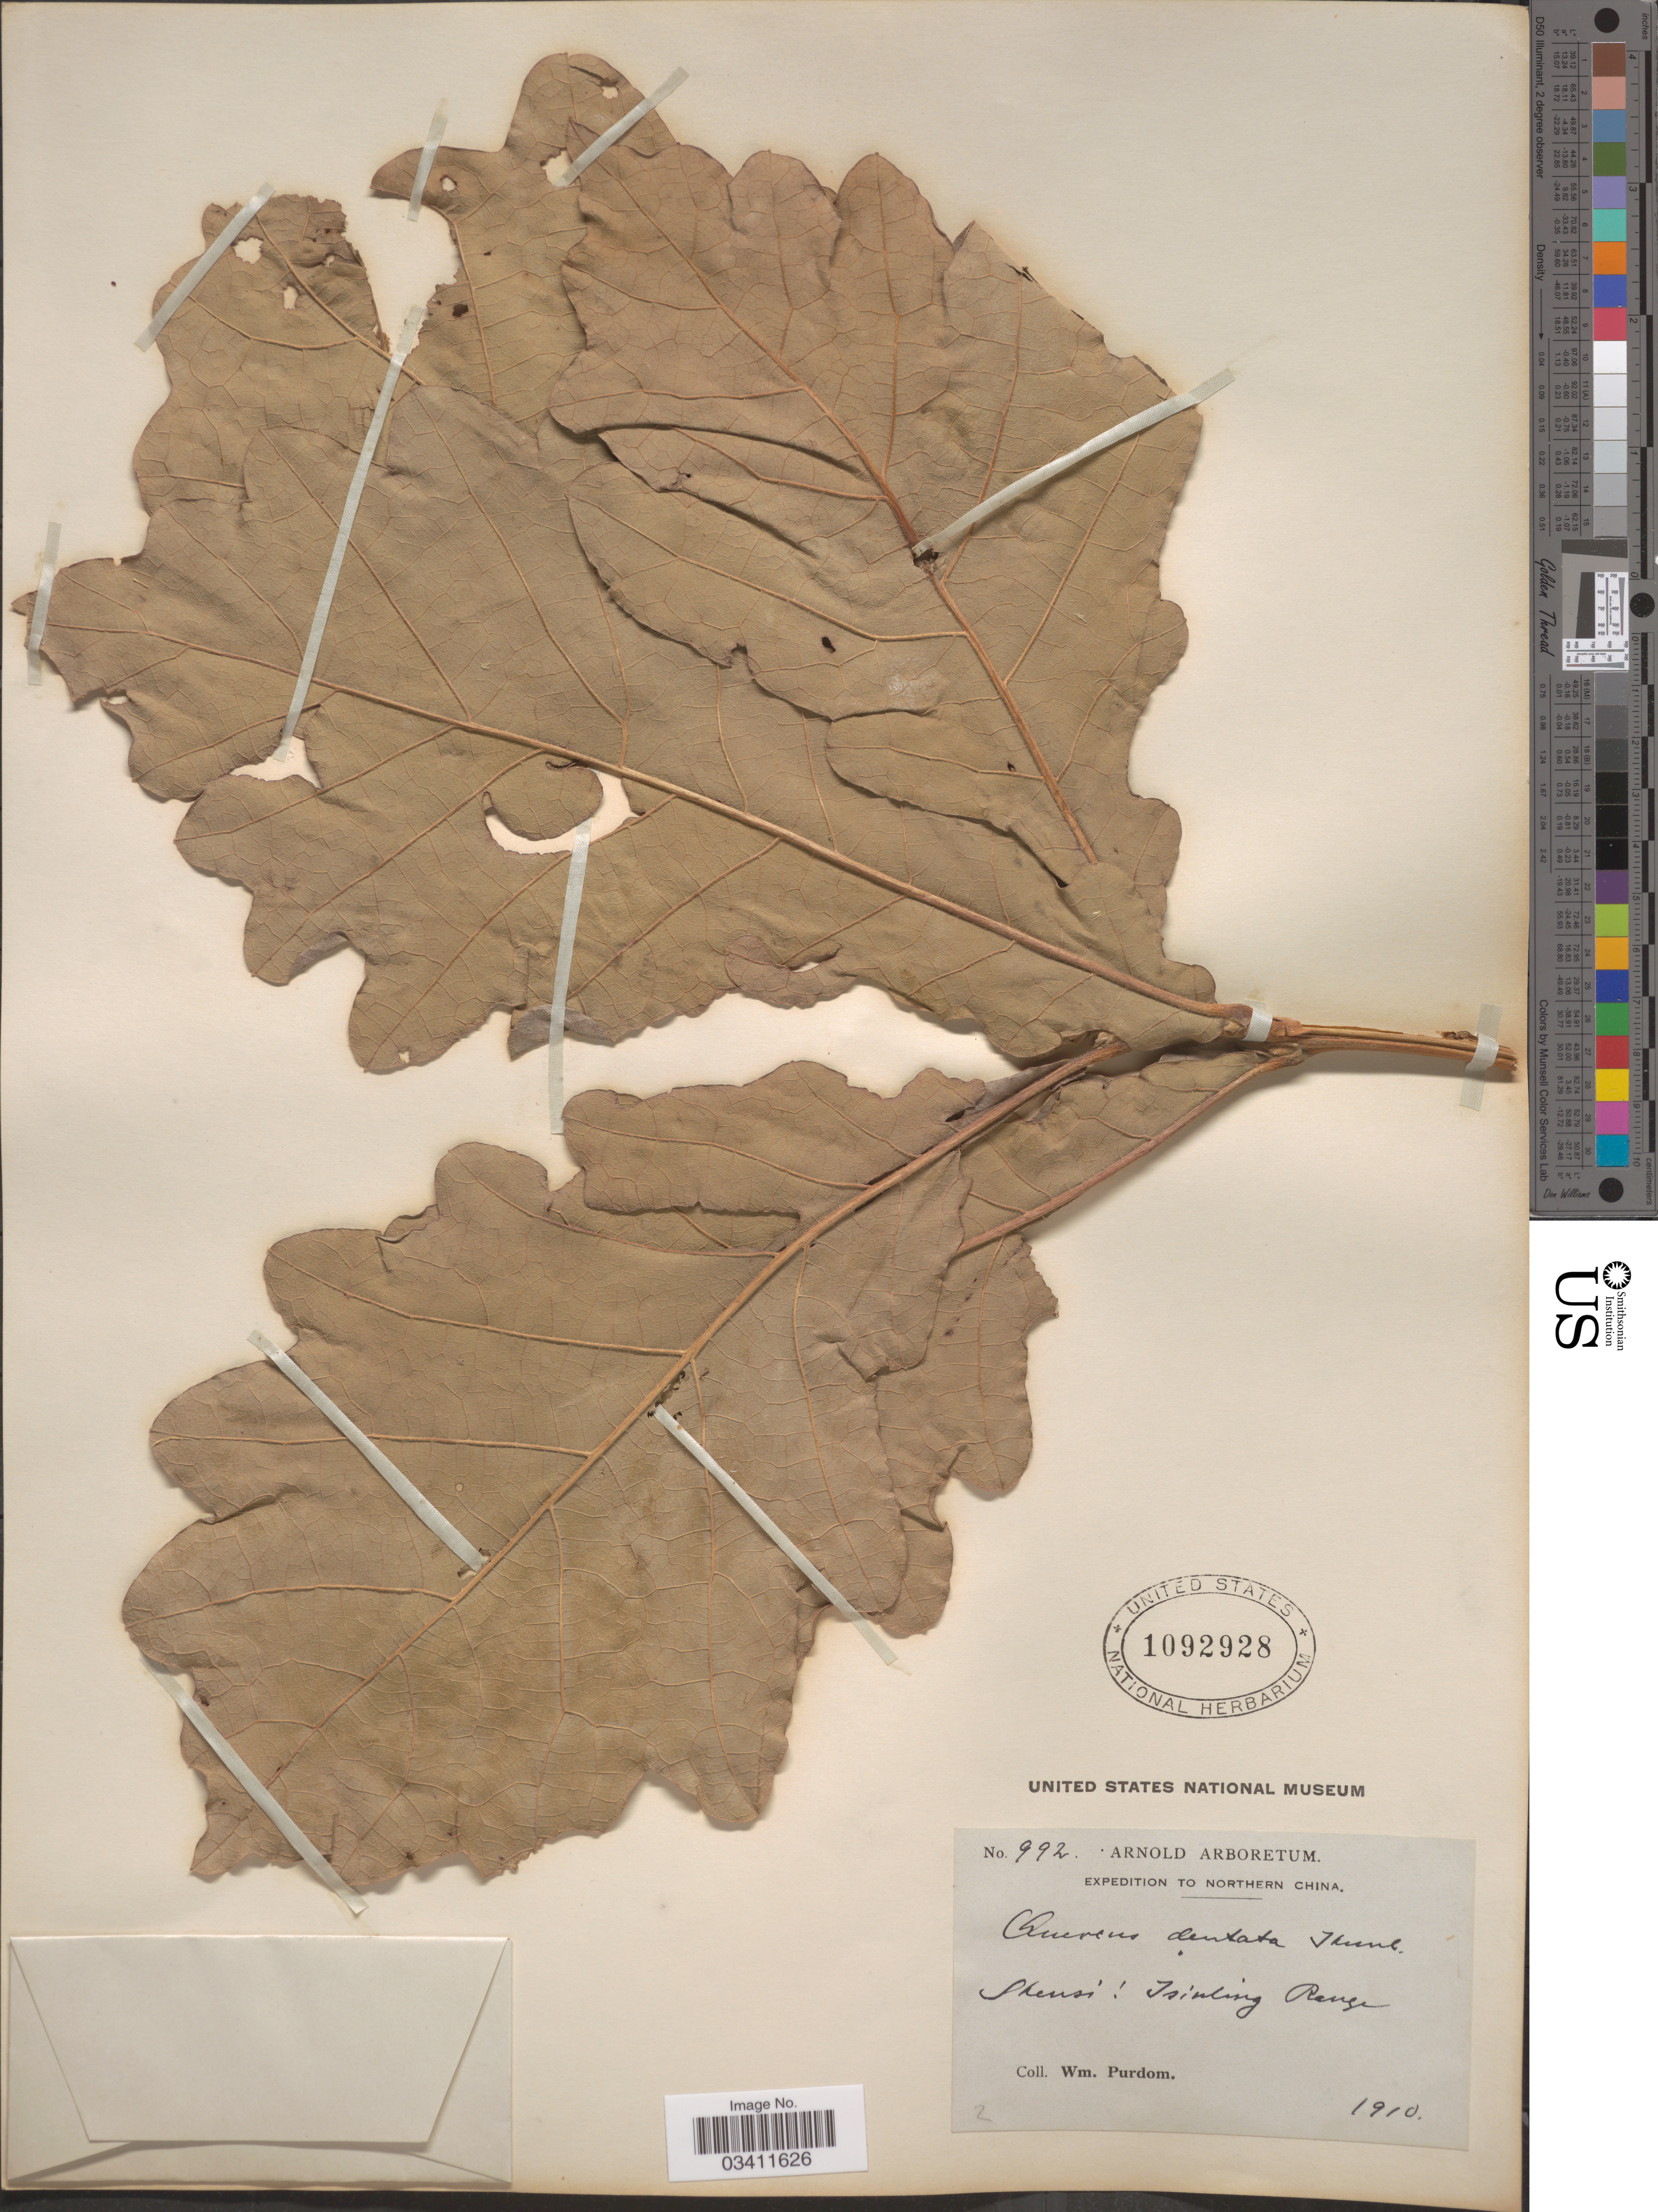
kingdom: Plantae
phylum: Tracheophyta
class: Magnoliopsida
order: Fagales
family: Fagaceae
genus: Quercus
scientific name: Quercus dentata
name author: Thunb.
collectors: W. Purdom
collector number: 992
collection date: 1910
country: China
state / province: Shaanxi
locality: Northern China. Shensi: Tsinling Range.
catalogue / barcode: US 1092928